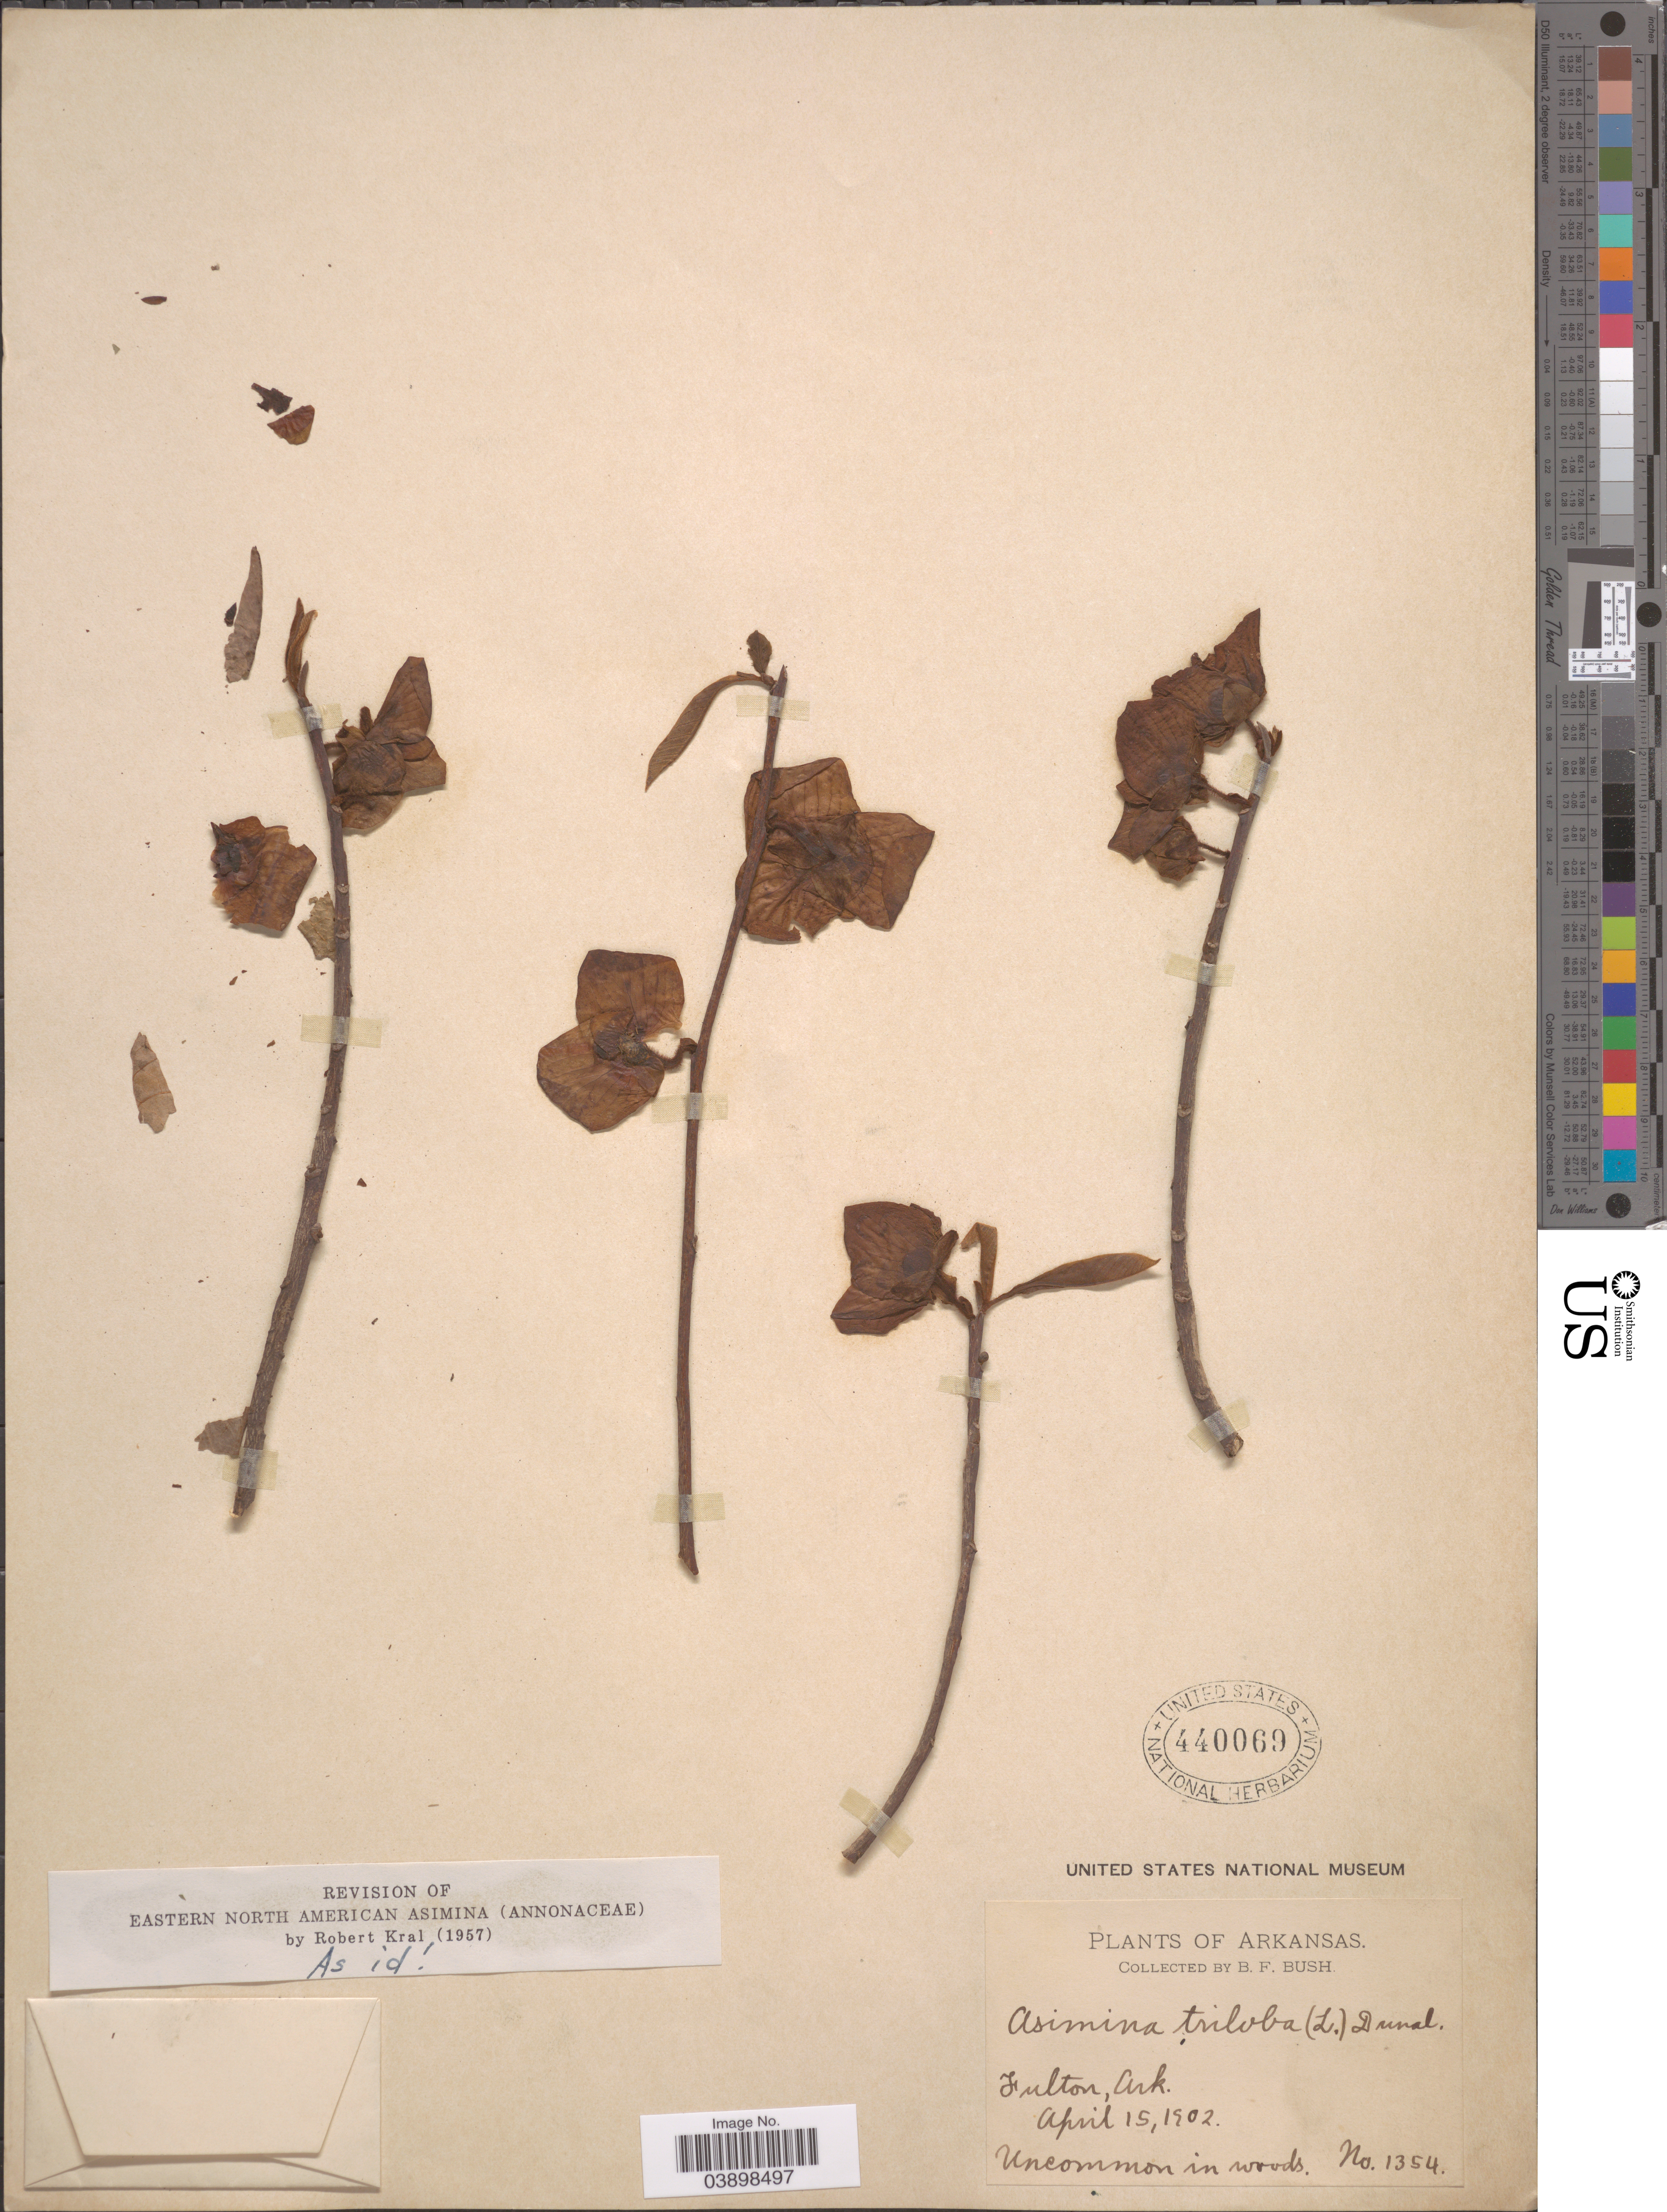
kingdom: Plantae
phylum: Tracheophyta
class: Magnoliopsida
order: Magnoliales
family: Annonaceae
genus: Asimina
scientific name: Asimina triloba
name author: (L.) Dunal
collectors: B. F. Bush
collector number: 1354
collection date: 1902-04-15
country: United States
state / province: Arkansas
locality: Fulton.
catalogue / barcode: US 440069